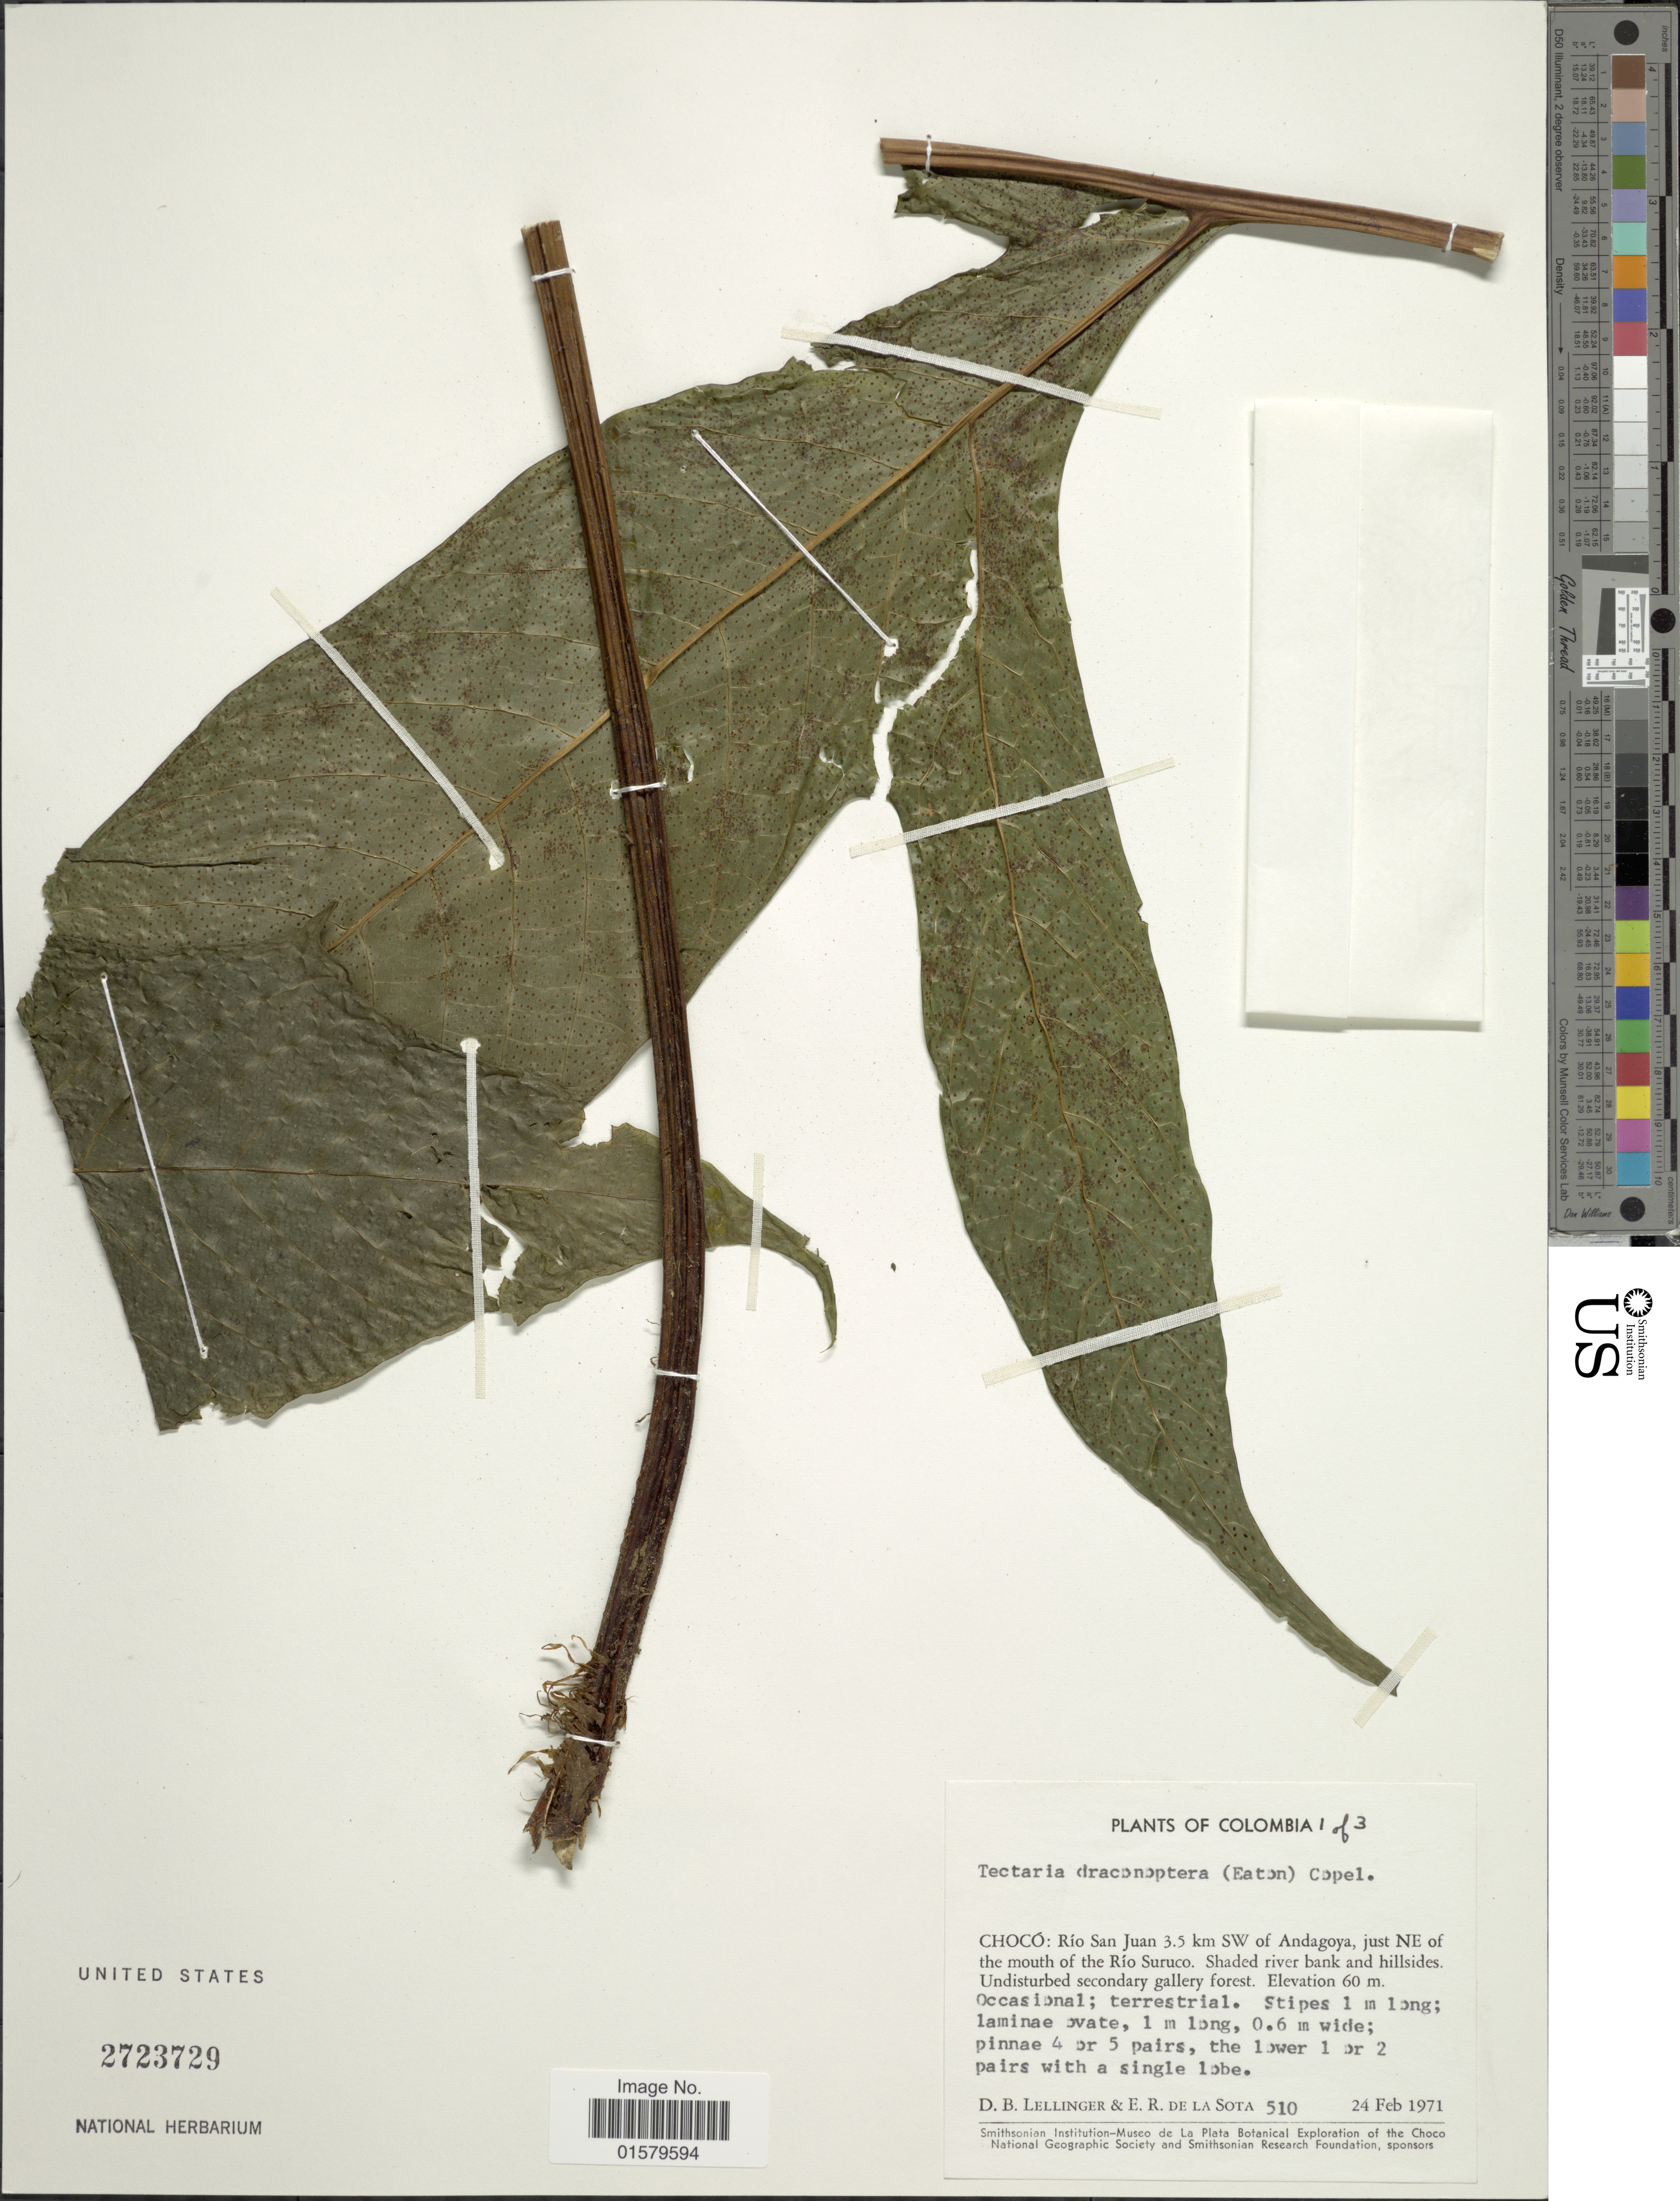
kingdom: Plantae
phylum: Tracheophyta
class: Polypodiopsida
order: Polypodiales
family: Tectariaceae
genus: Tectaria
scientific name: Tectaria draconoptera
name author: (D.C. Eaton) Copel.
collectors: D. B. Lellinger & E. R. de la Sota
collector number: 510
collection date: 1971-02-24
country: Colombia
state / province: Chocó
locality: Rio San Juan 3.5 km SW of Andagoya, just NE of the mouth of the Rio Suruco. Shaded river bank and hillsides. Undisturbed secondary gallery forest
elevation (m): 60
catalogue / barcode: US 2723729